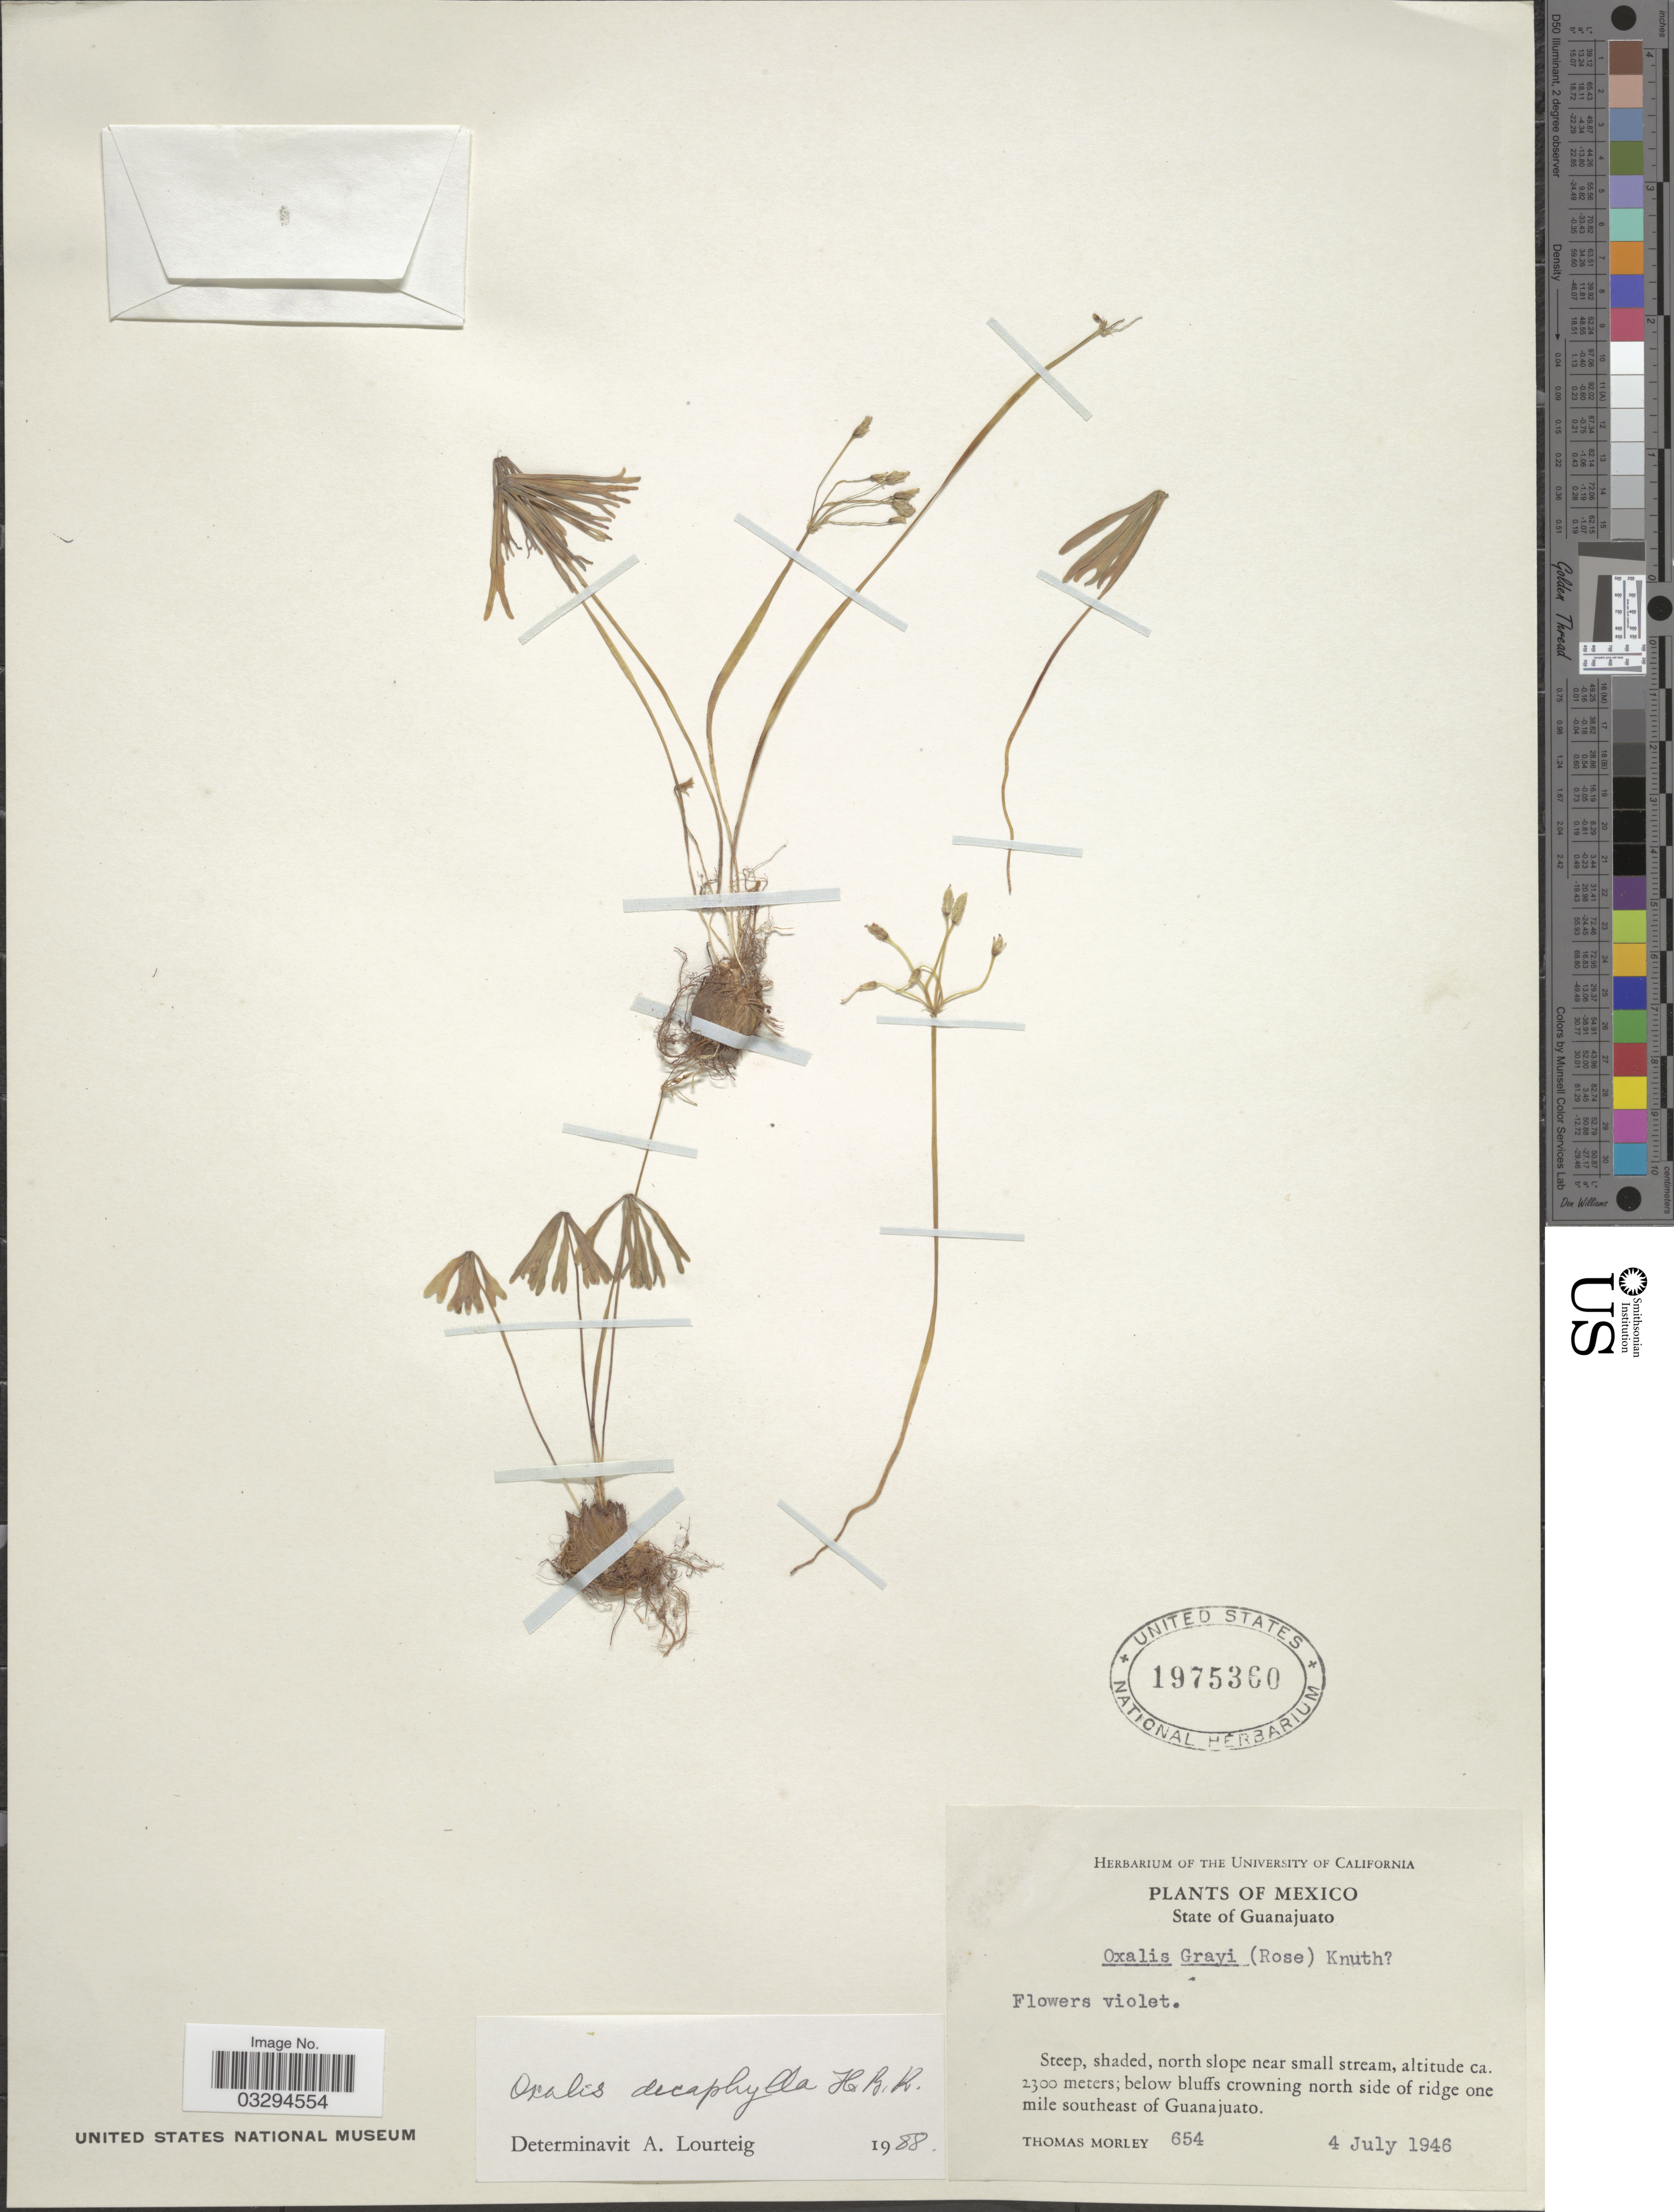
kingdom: Plantae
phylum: Tracheophyta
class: Magnoliopsida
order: Oxalidales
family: Oxalidaceae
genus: Oxalis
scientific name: Oxalis decaphylla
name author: Kunth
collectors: T. Morley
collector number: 654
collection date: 1946-07-04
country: Mexico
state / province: Guanajuato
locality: Below bluffs crowning north side of ridge one mile southeast of Guanajuato.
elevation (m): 2300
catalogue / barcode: US 1975360